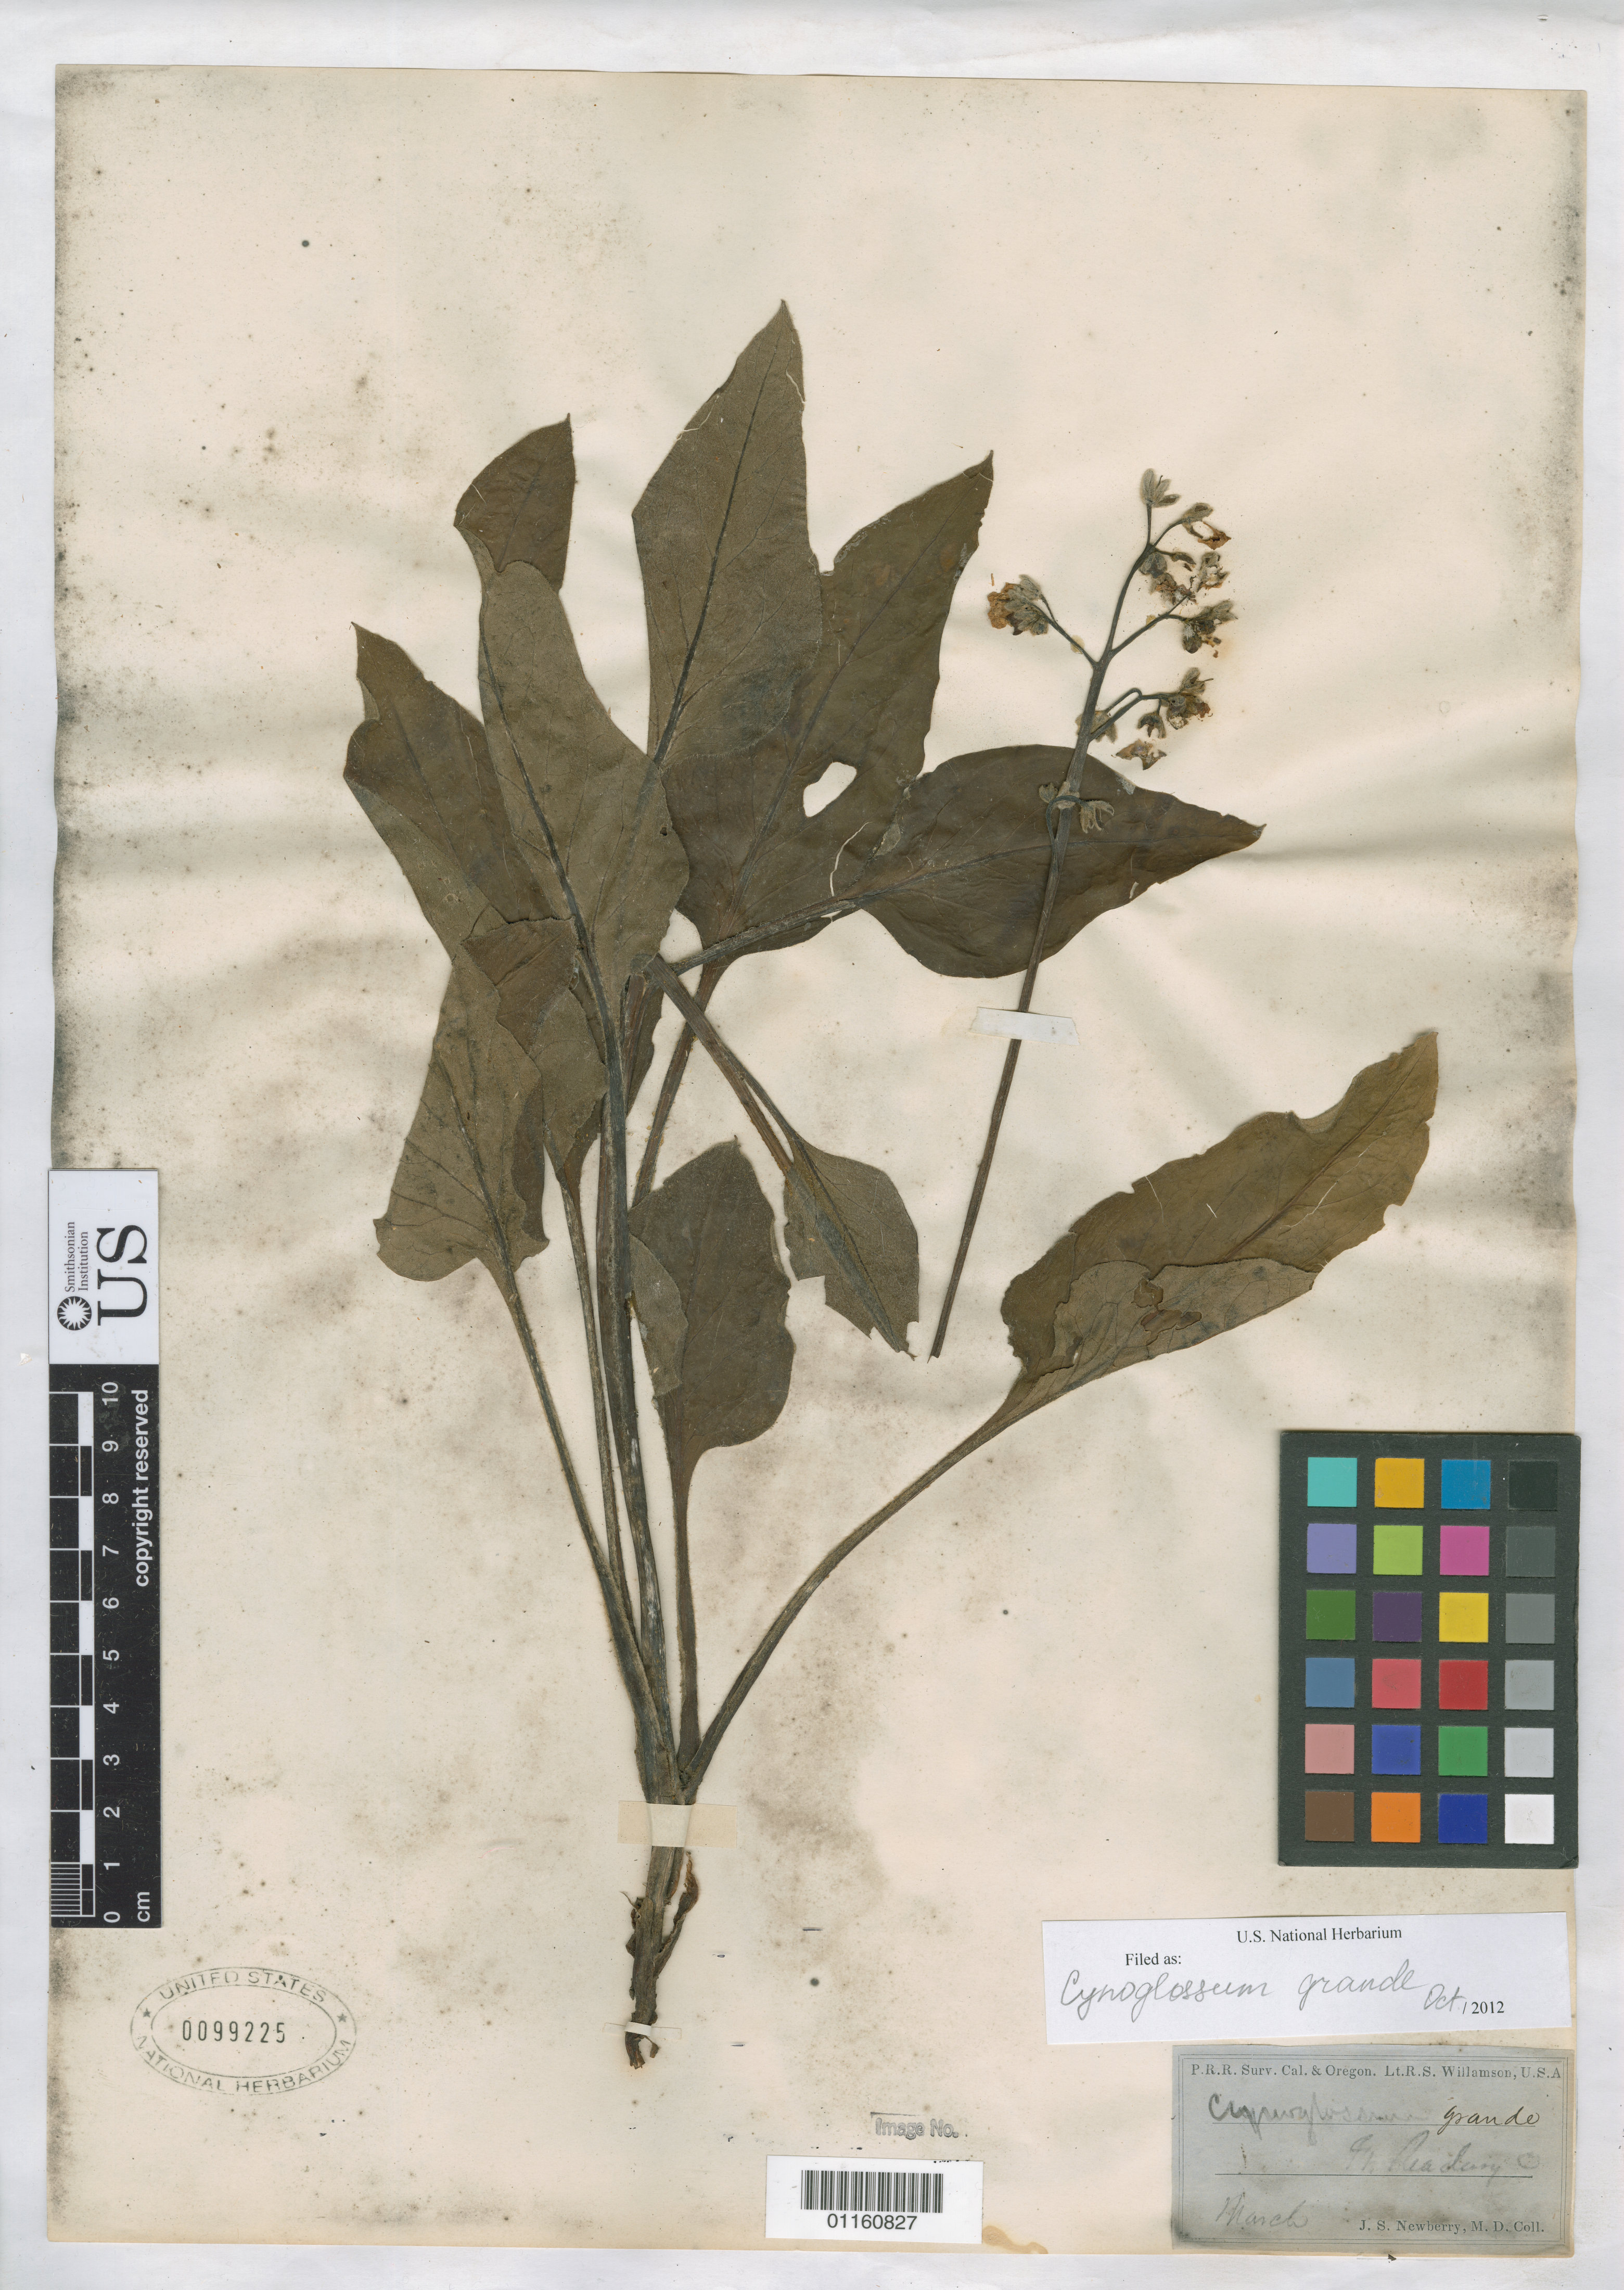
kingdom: Plantae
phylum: Tracheophyta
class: Magnoliopsida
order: Boraginales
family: Boraginaceae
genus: Cynoglossum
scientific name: Cynoglossum grande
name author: Douglas ex Lehm.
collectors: J. S. Newberry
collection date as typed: Mar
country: United States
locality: California or Oregon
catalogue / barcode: US 99225